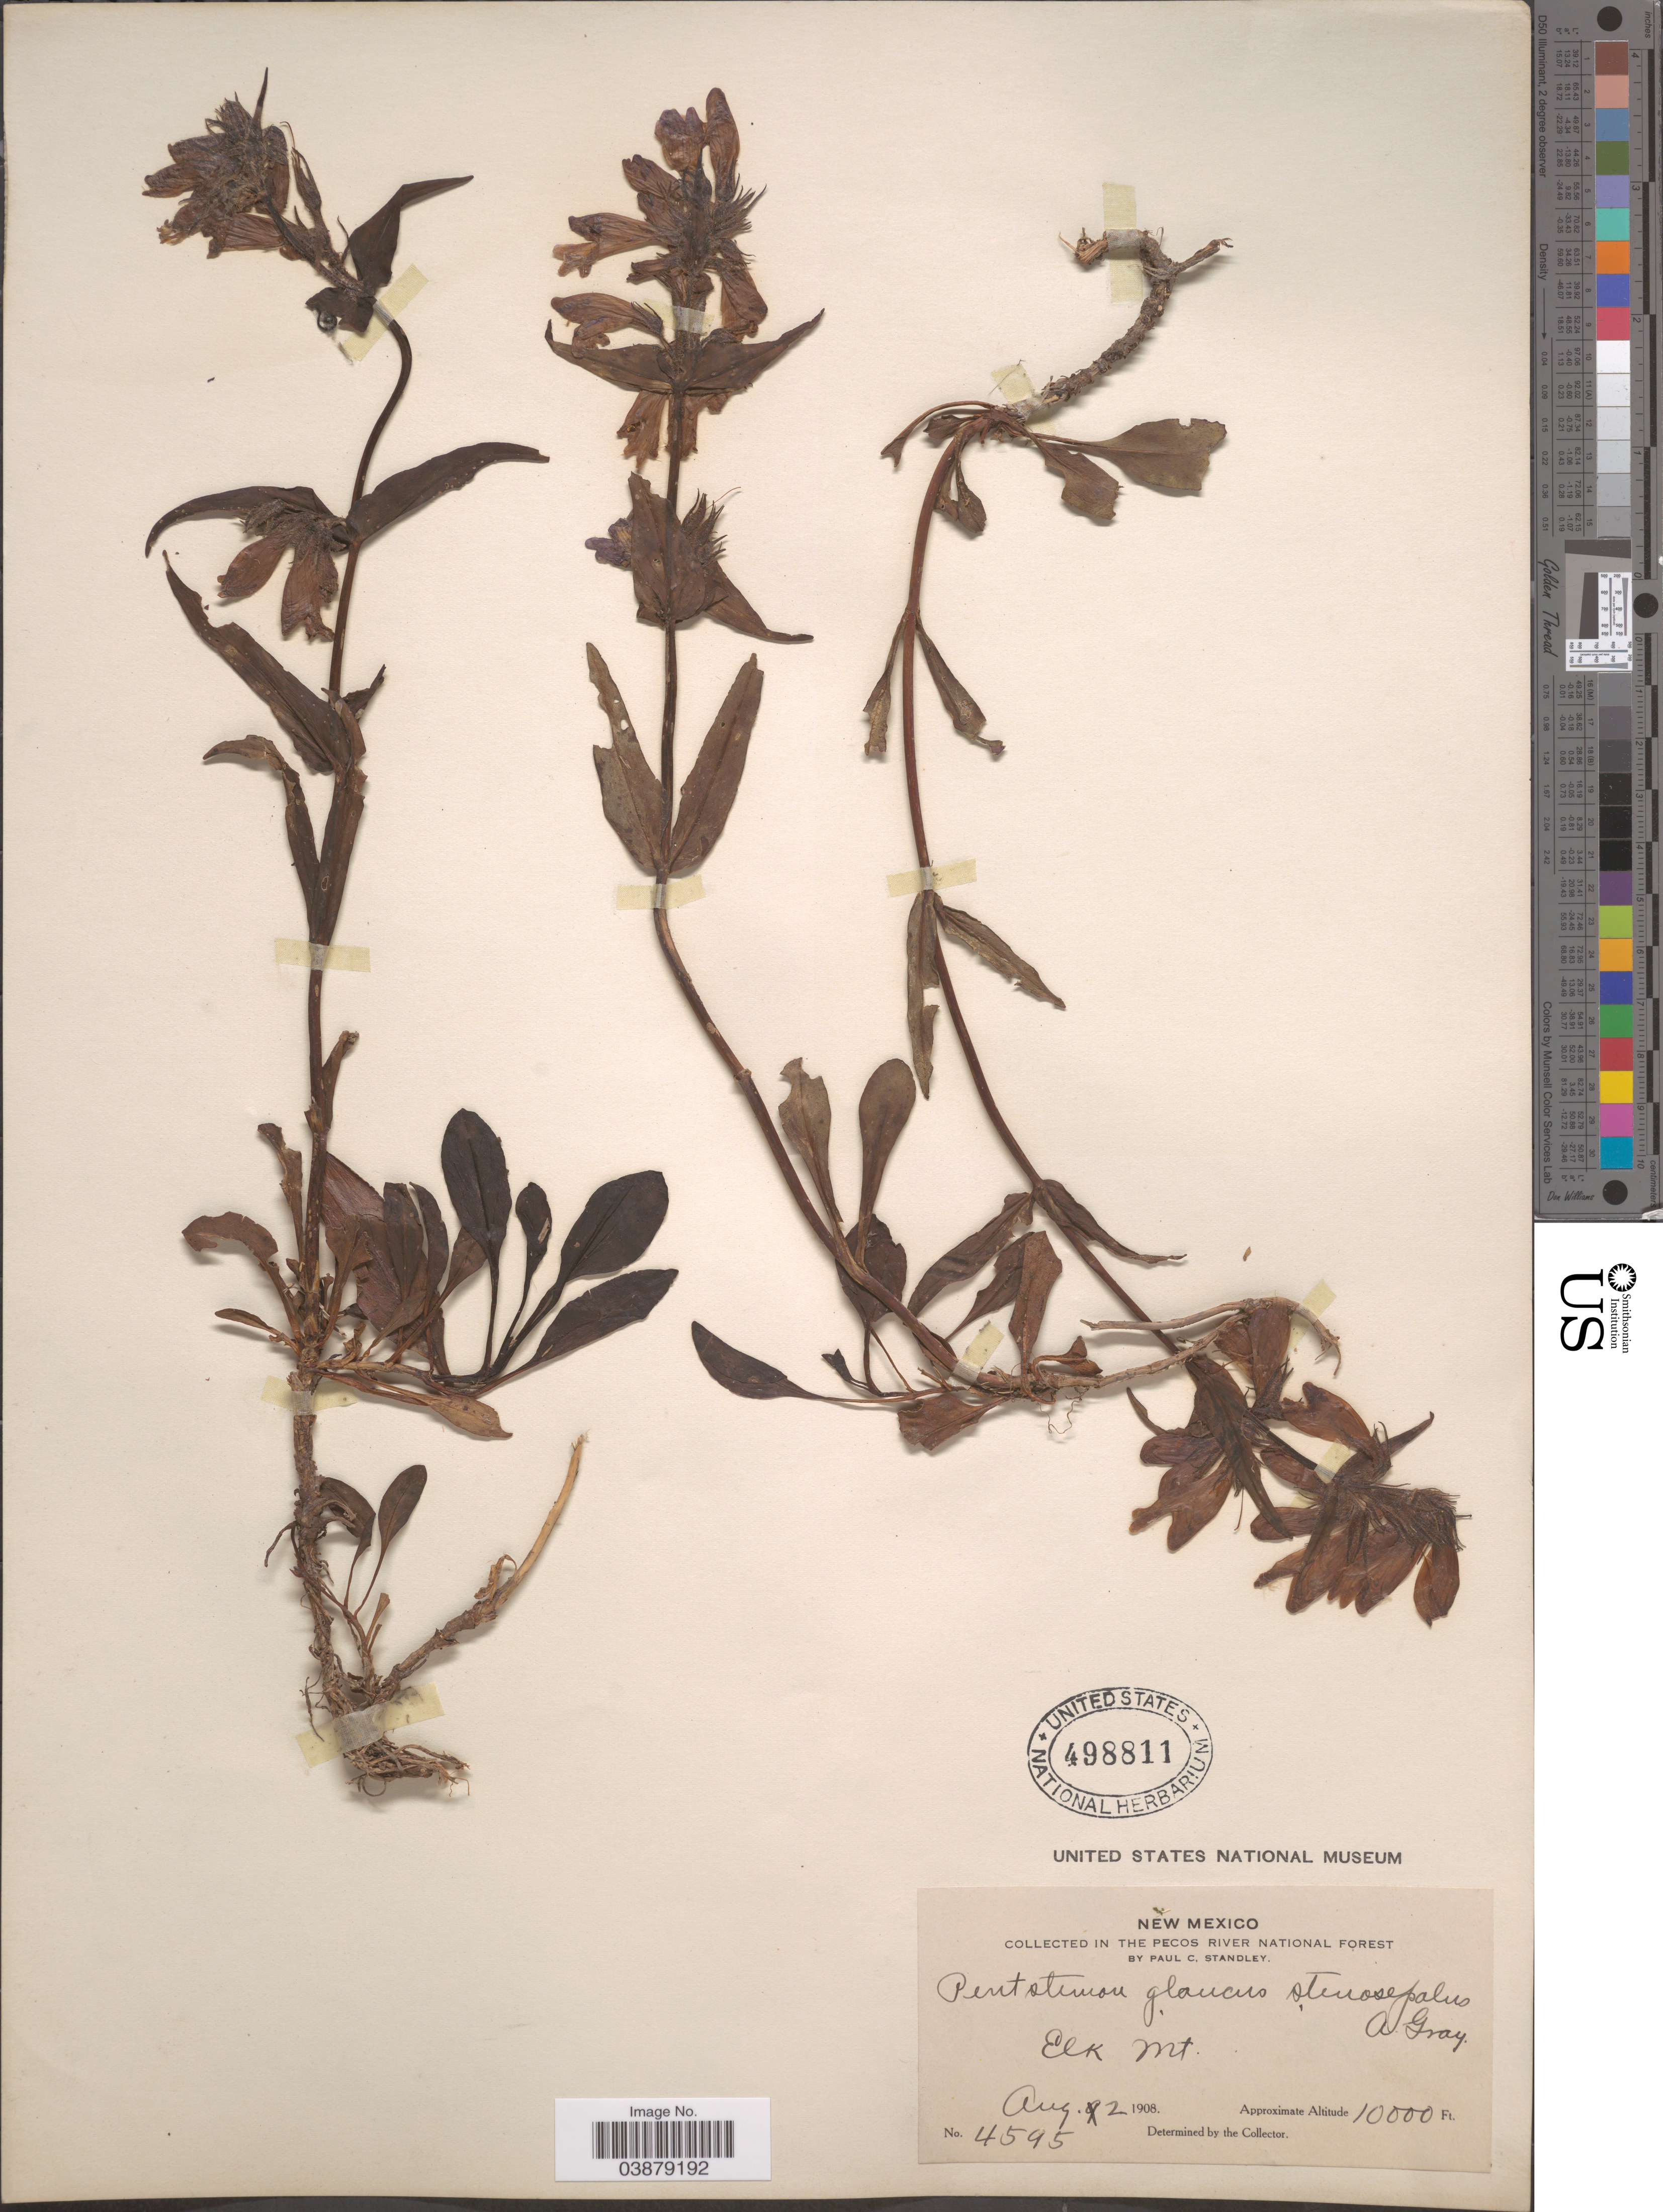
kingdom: Plantae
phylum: Tracheophyta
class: Magnoliopsida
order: Lamiales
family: Plantaginaceae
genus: Penstemon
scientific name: Penstemon whippleanus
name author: A. Gray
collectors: P. C. Standley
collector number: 4595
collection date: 1908-08-02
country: United States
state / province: New Mexico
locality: In the Pecos River National Forest. Elk Mt.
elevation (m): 3048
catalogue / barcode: US 498811